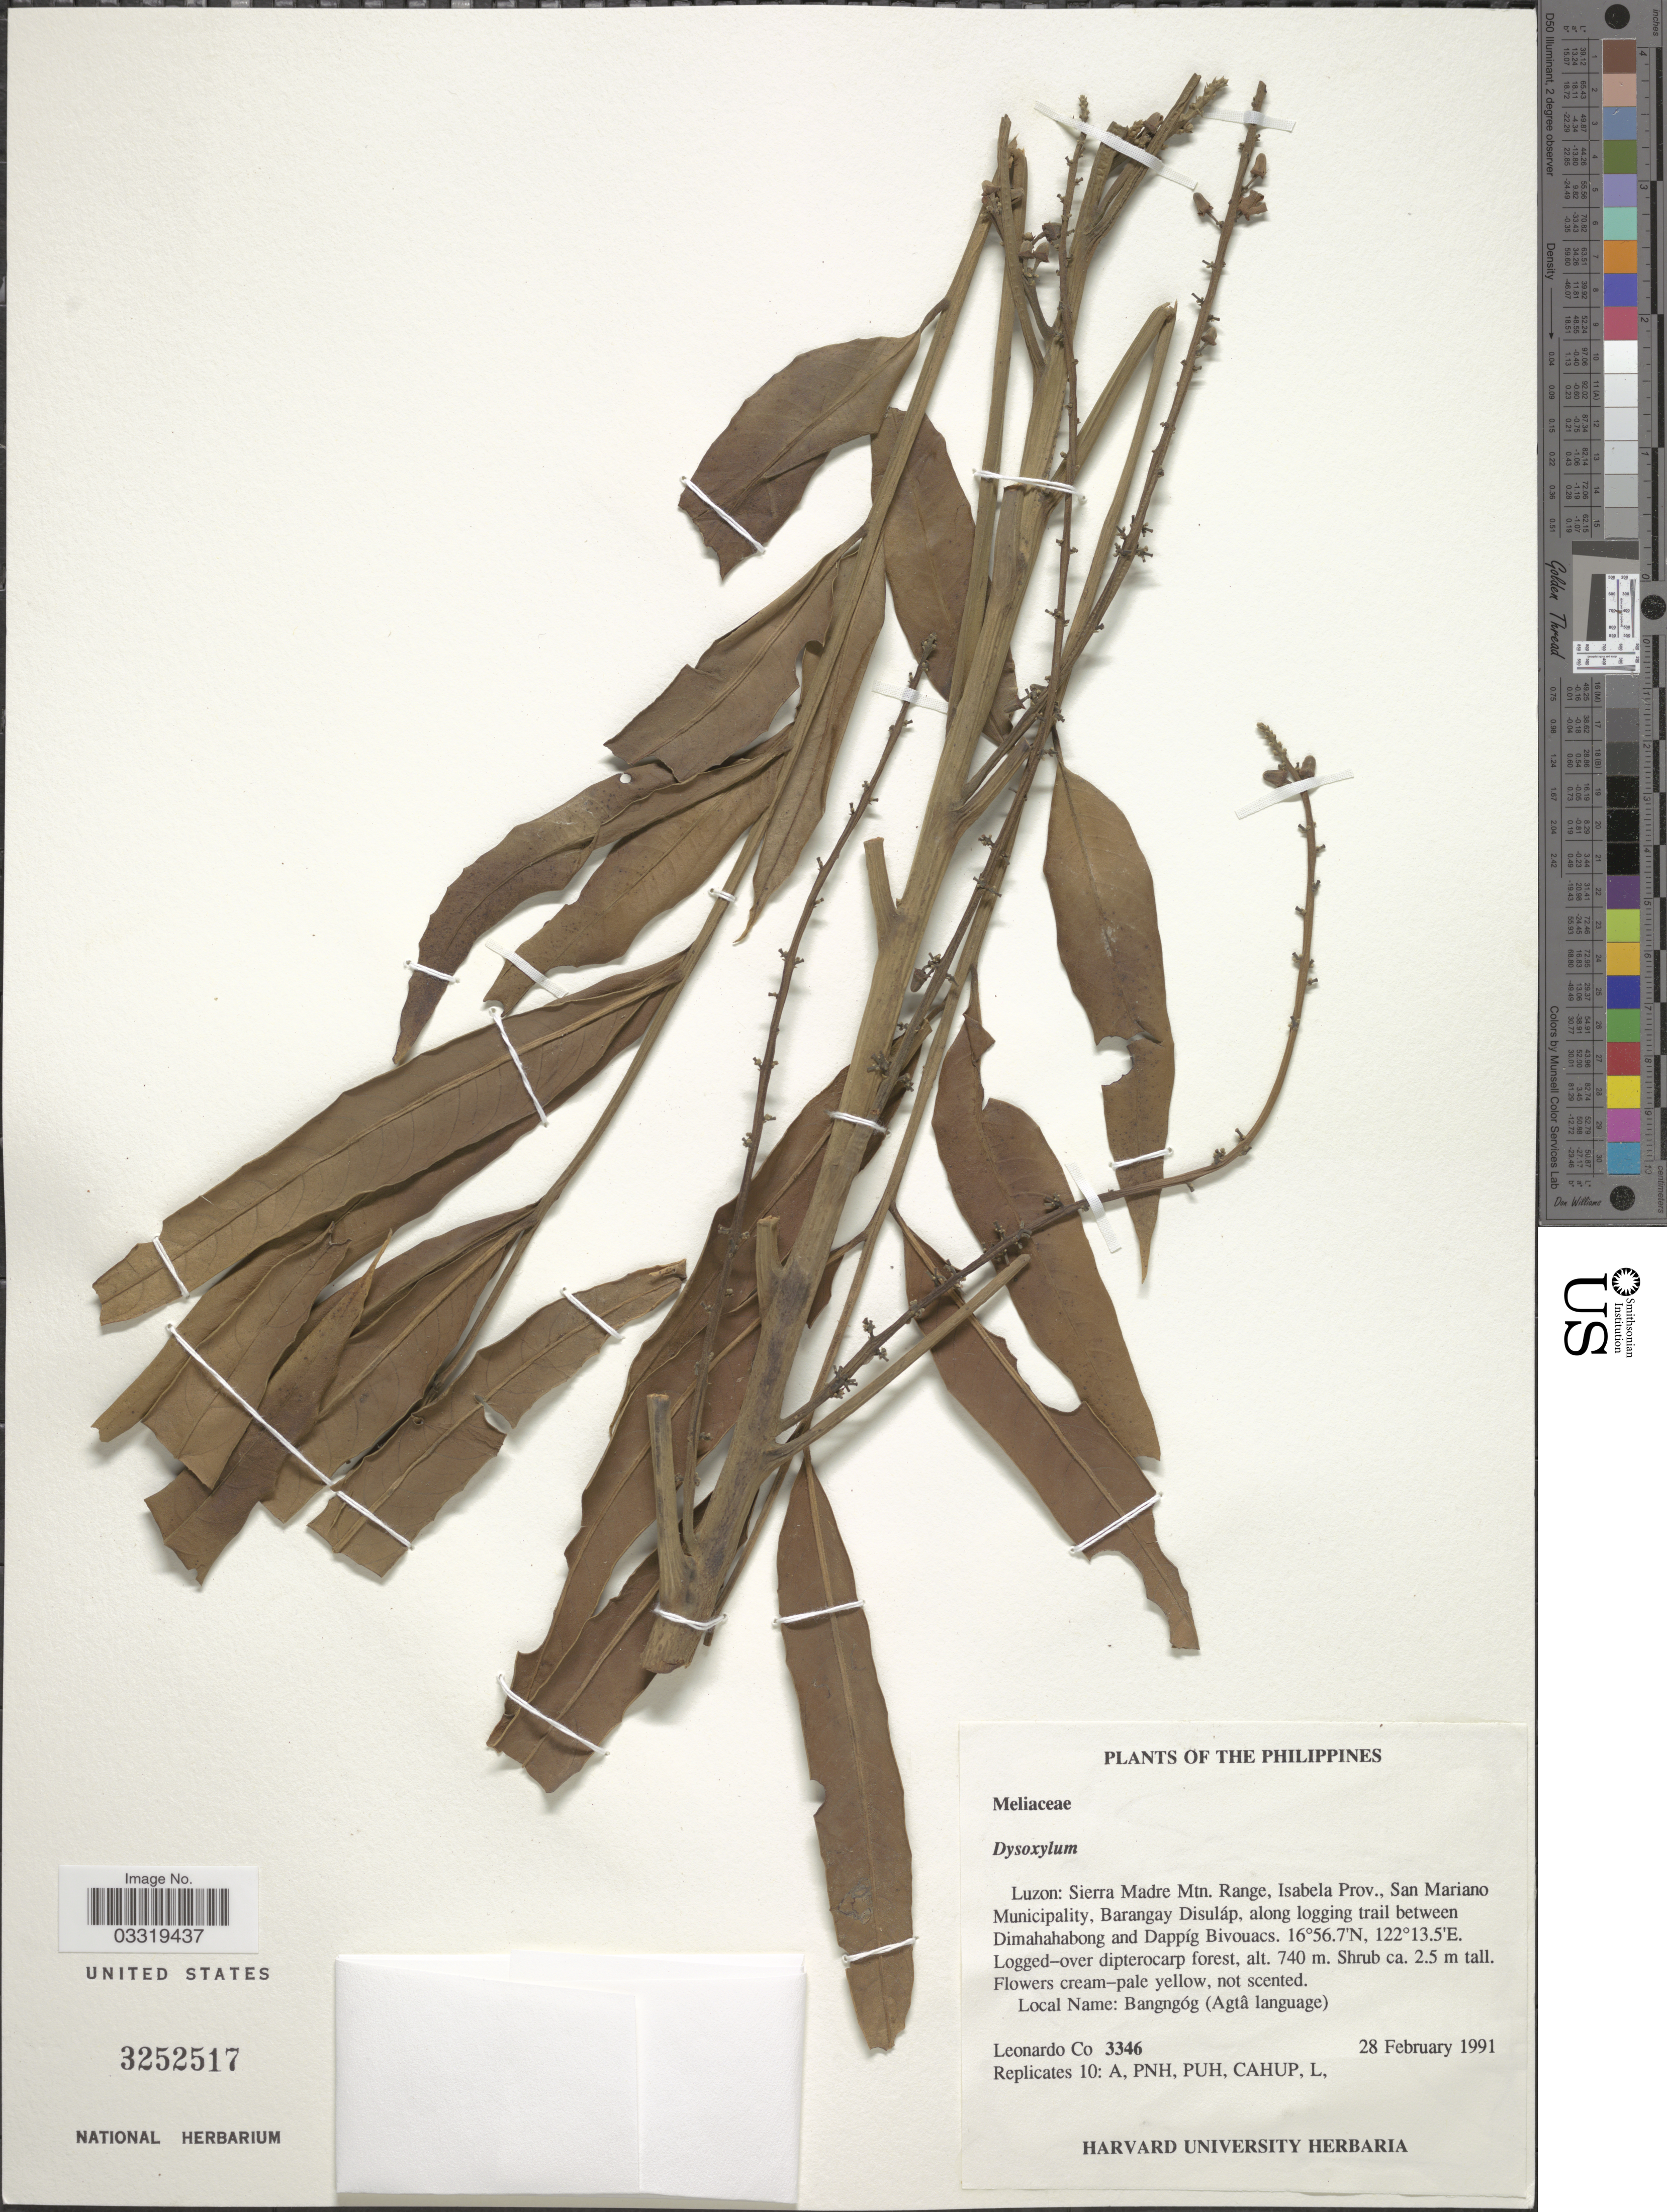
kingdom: Plantae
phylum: Tracheophyta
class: Magnoliopsida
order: Sapindales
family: Meliaceae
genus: Dysoxylum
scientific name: Dysoxylum sp.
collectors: L. Co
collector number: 3346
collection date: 1991-02-28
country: Philippines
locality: Luzon: Sierra Madre Mtn. Range, Isabela Prov., San Mariano Municipality, Barangay Disuláp, along logging trail between Dimahahabong and Dappíg Bivouacs.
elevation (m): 740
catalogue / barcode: US 3252517